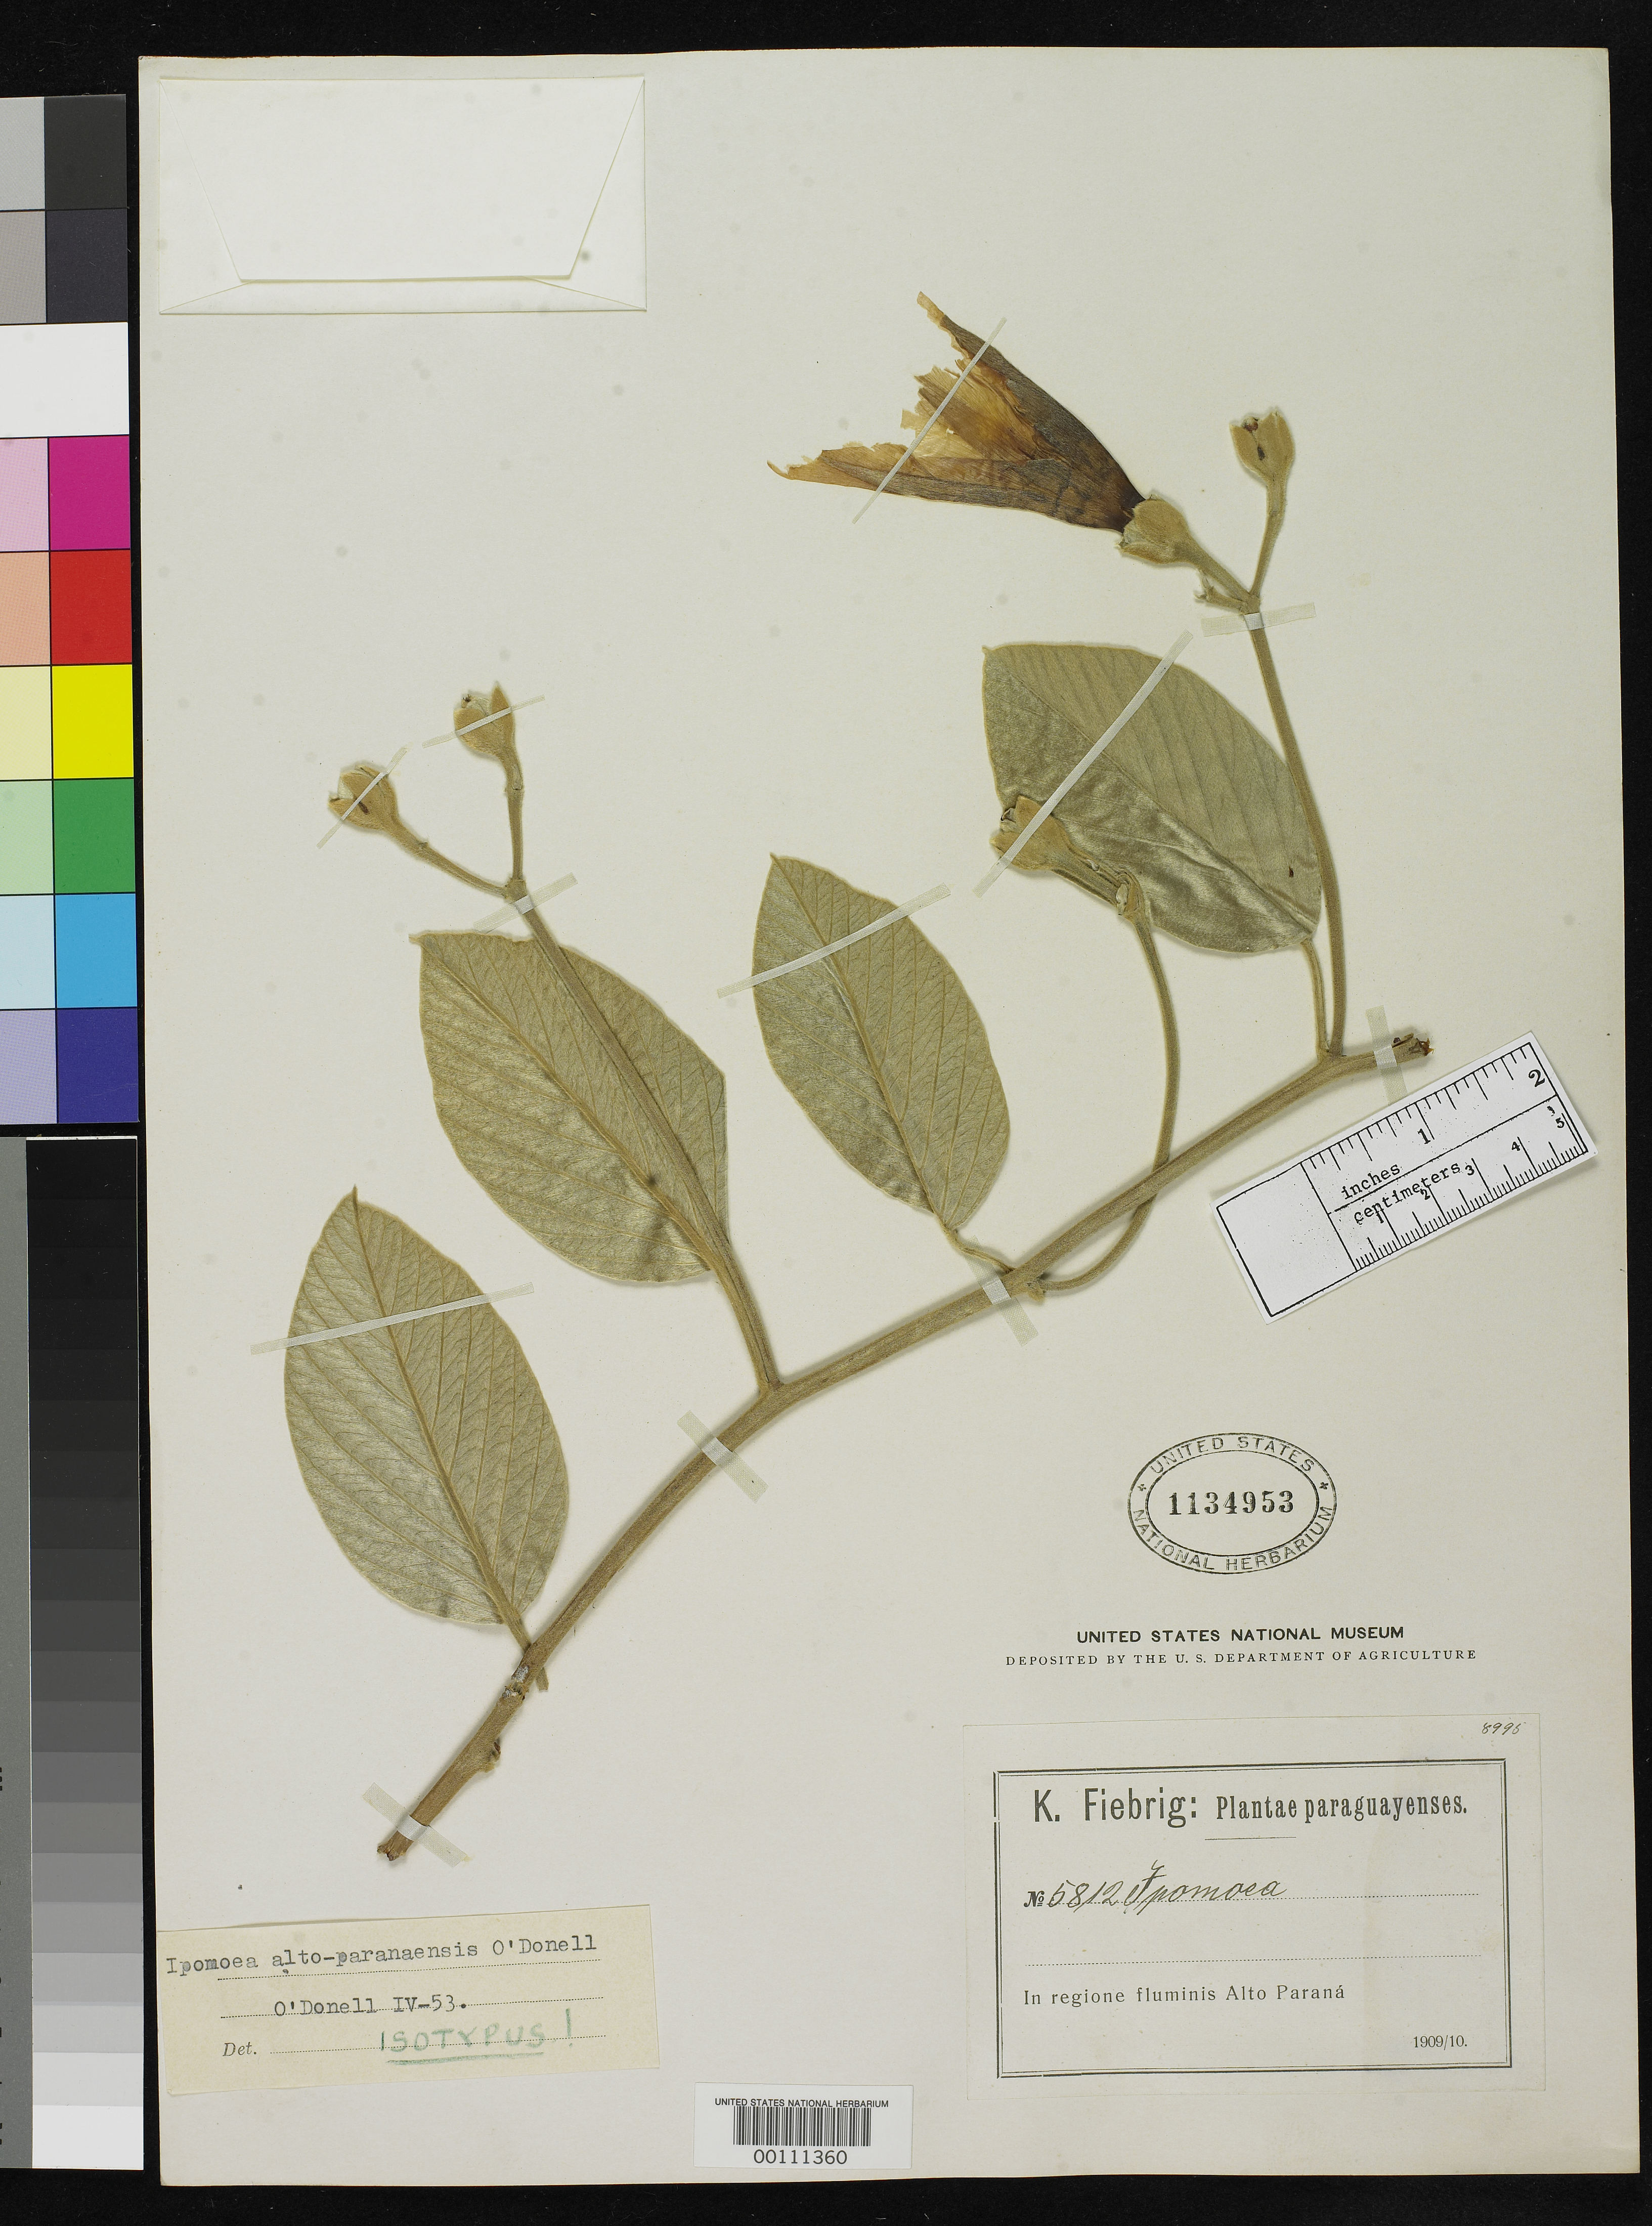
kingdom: Plantae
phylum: Tracheophyta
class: Magnoliopsida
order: Solanales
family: Convolvulaceae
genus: Ipomoea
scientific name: Ipomoea alto-paranaensis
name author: O'Donell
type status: Isotype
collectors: K. Fiebrig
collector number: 5812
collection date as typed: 1909 to -- --- 1910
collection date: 1909/1910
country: Paraguay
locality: Alto Parana.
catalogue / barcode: US 1134953